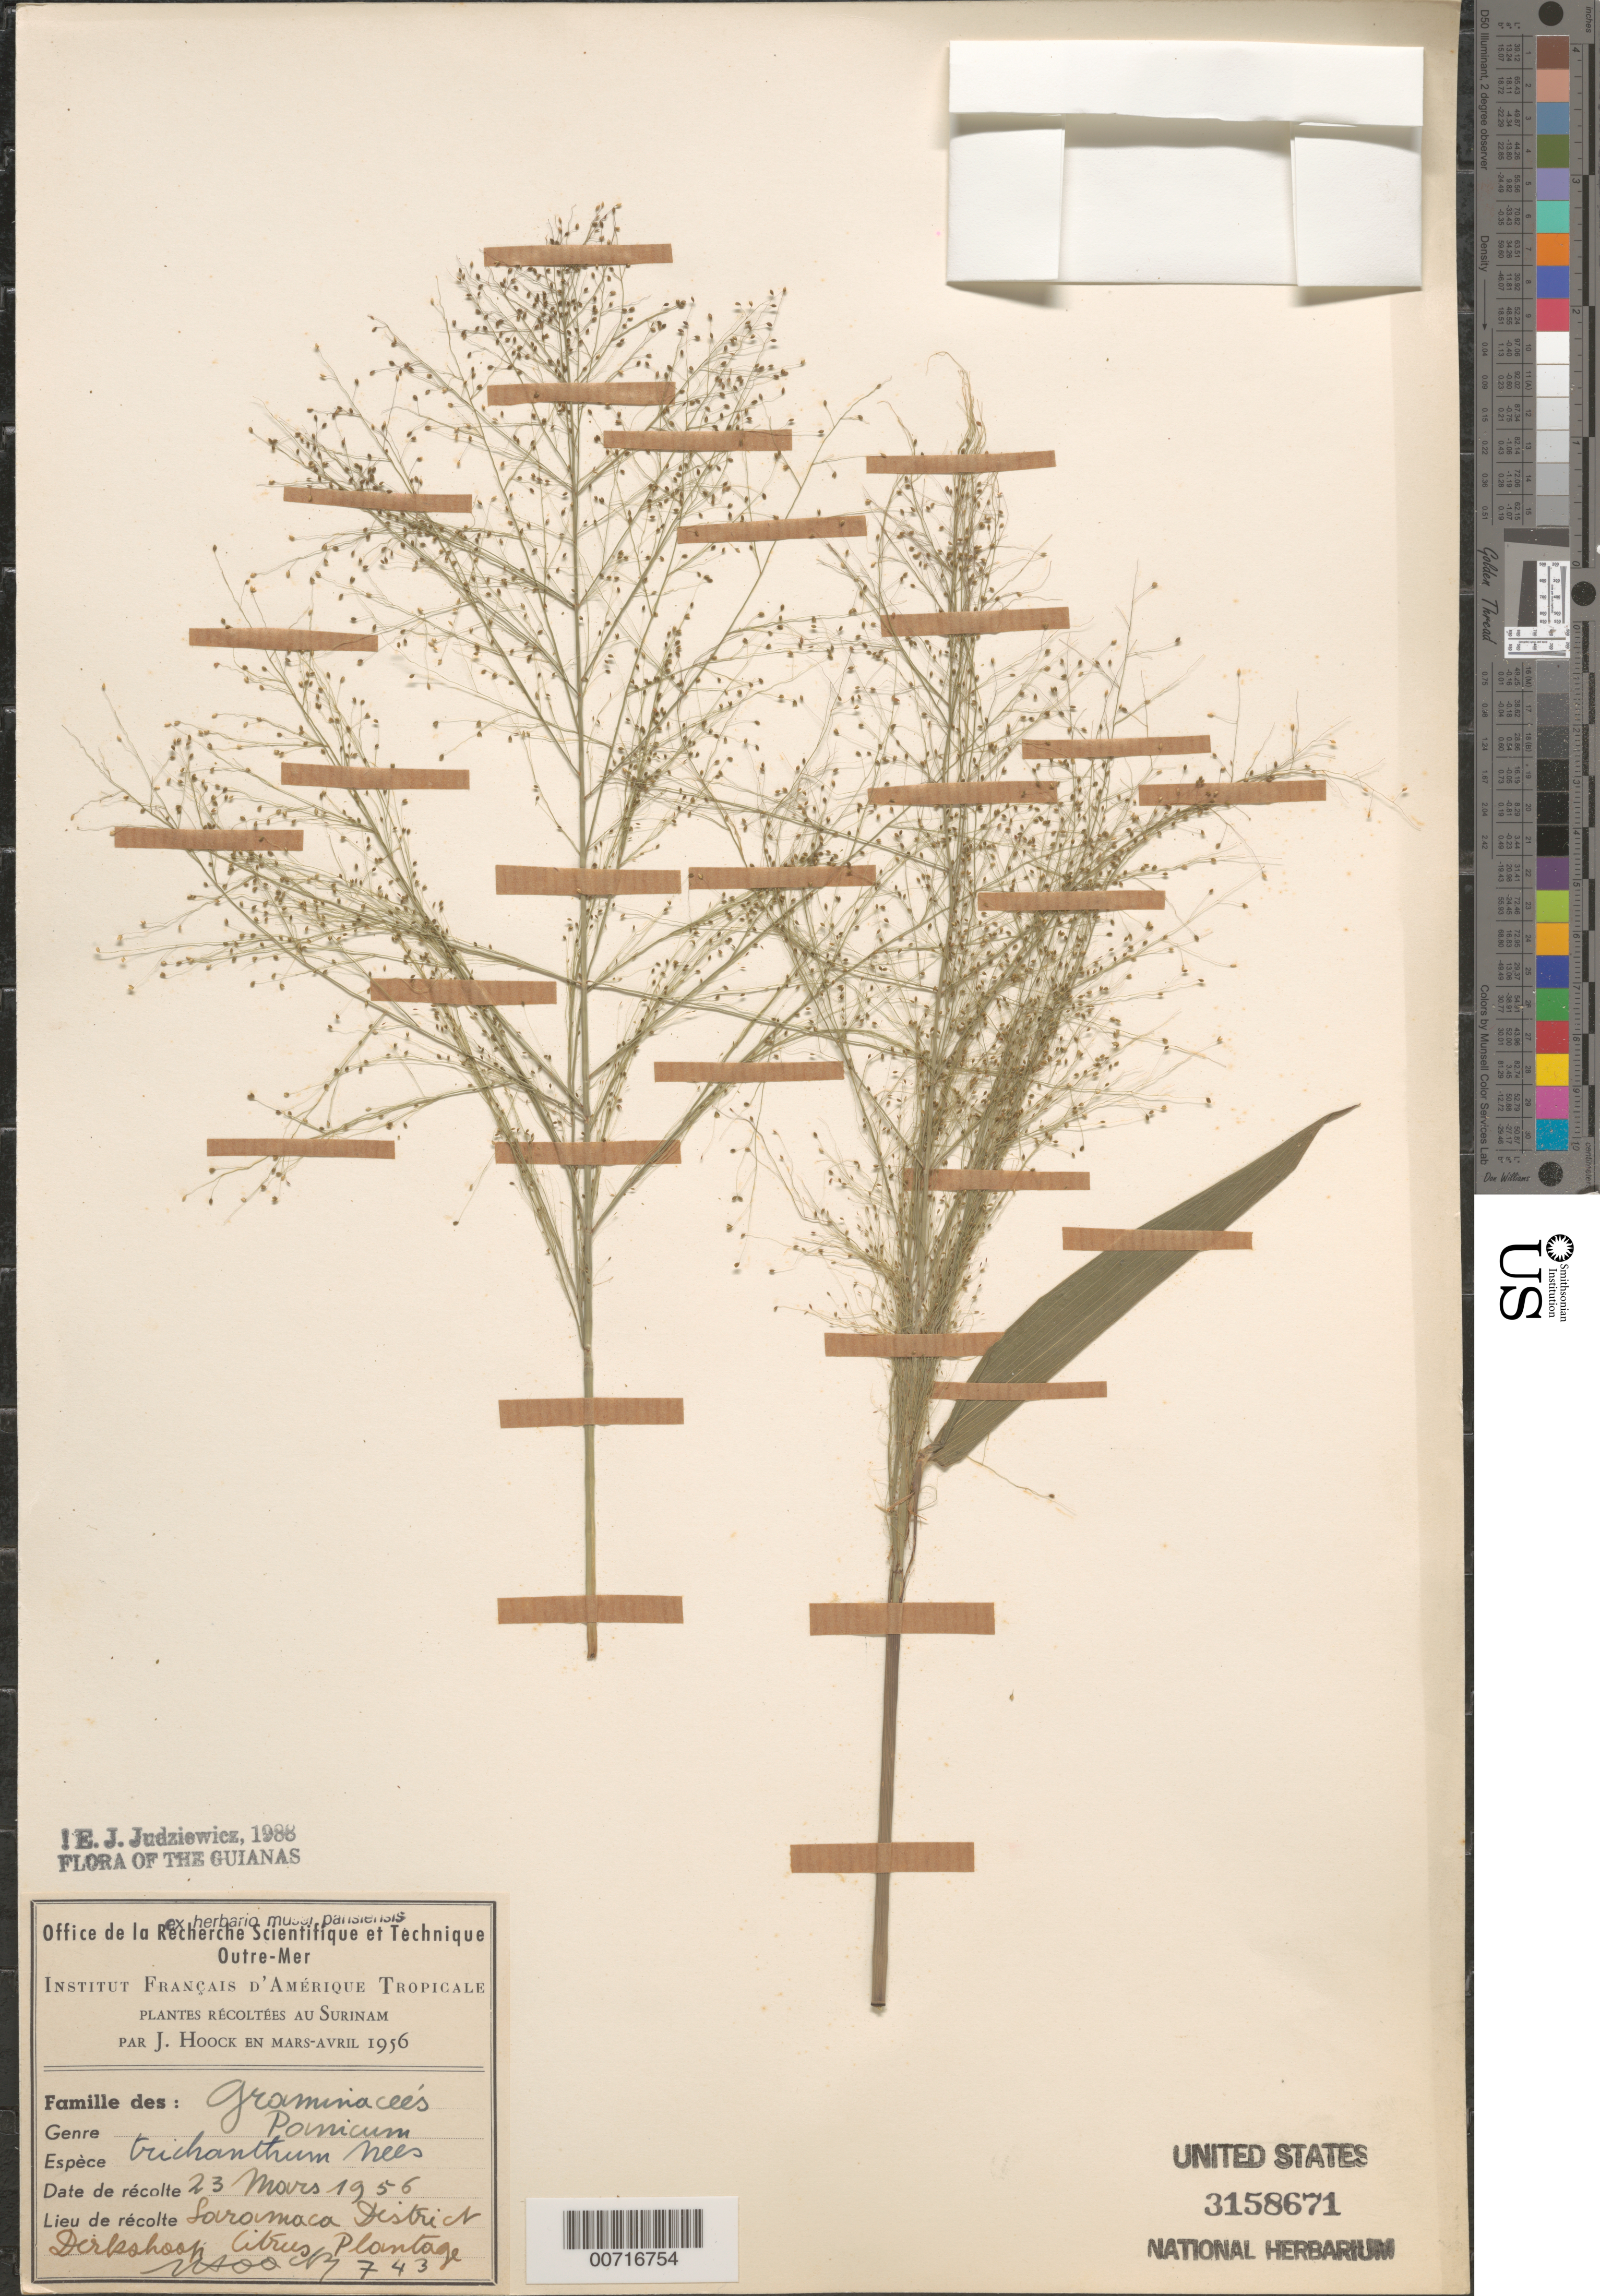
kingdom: Plantae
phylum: Tracheophyta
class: Liliopsida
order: Poales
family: Poaceae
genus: Panicum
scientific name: Panicum trichanthum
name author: Nees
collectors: J. Hoock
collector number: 743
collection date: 1956-03-23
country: Suriname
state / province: Saramacca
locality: Guianas. Saramacca District. Dirkshoop Citrus Plantage.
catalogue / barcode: US 3158671